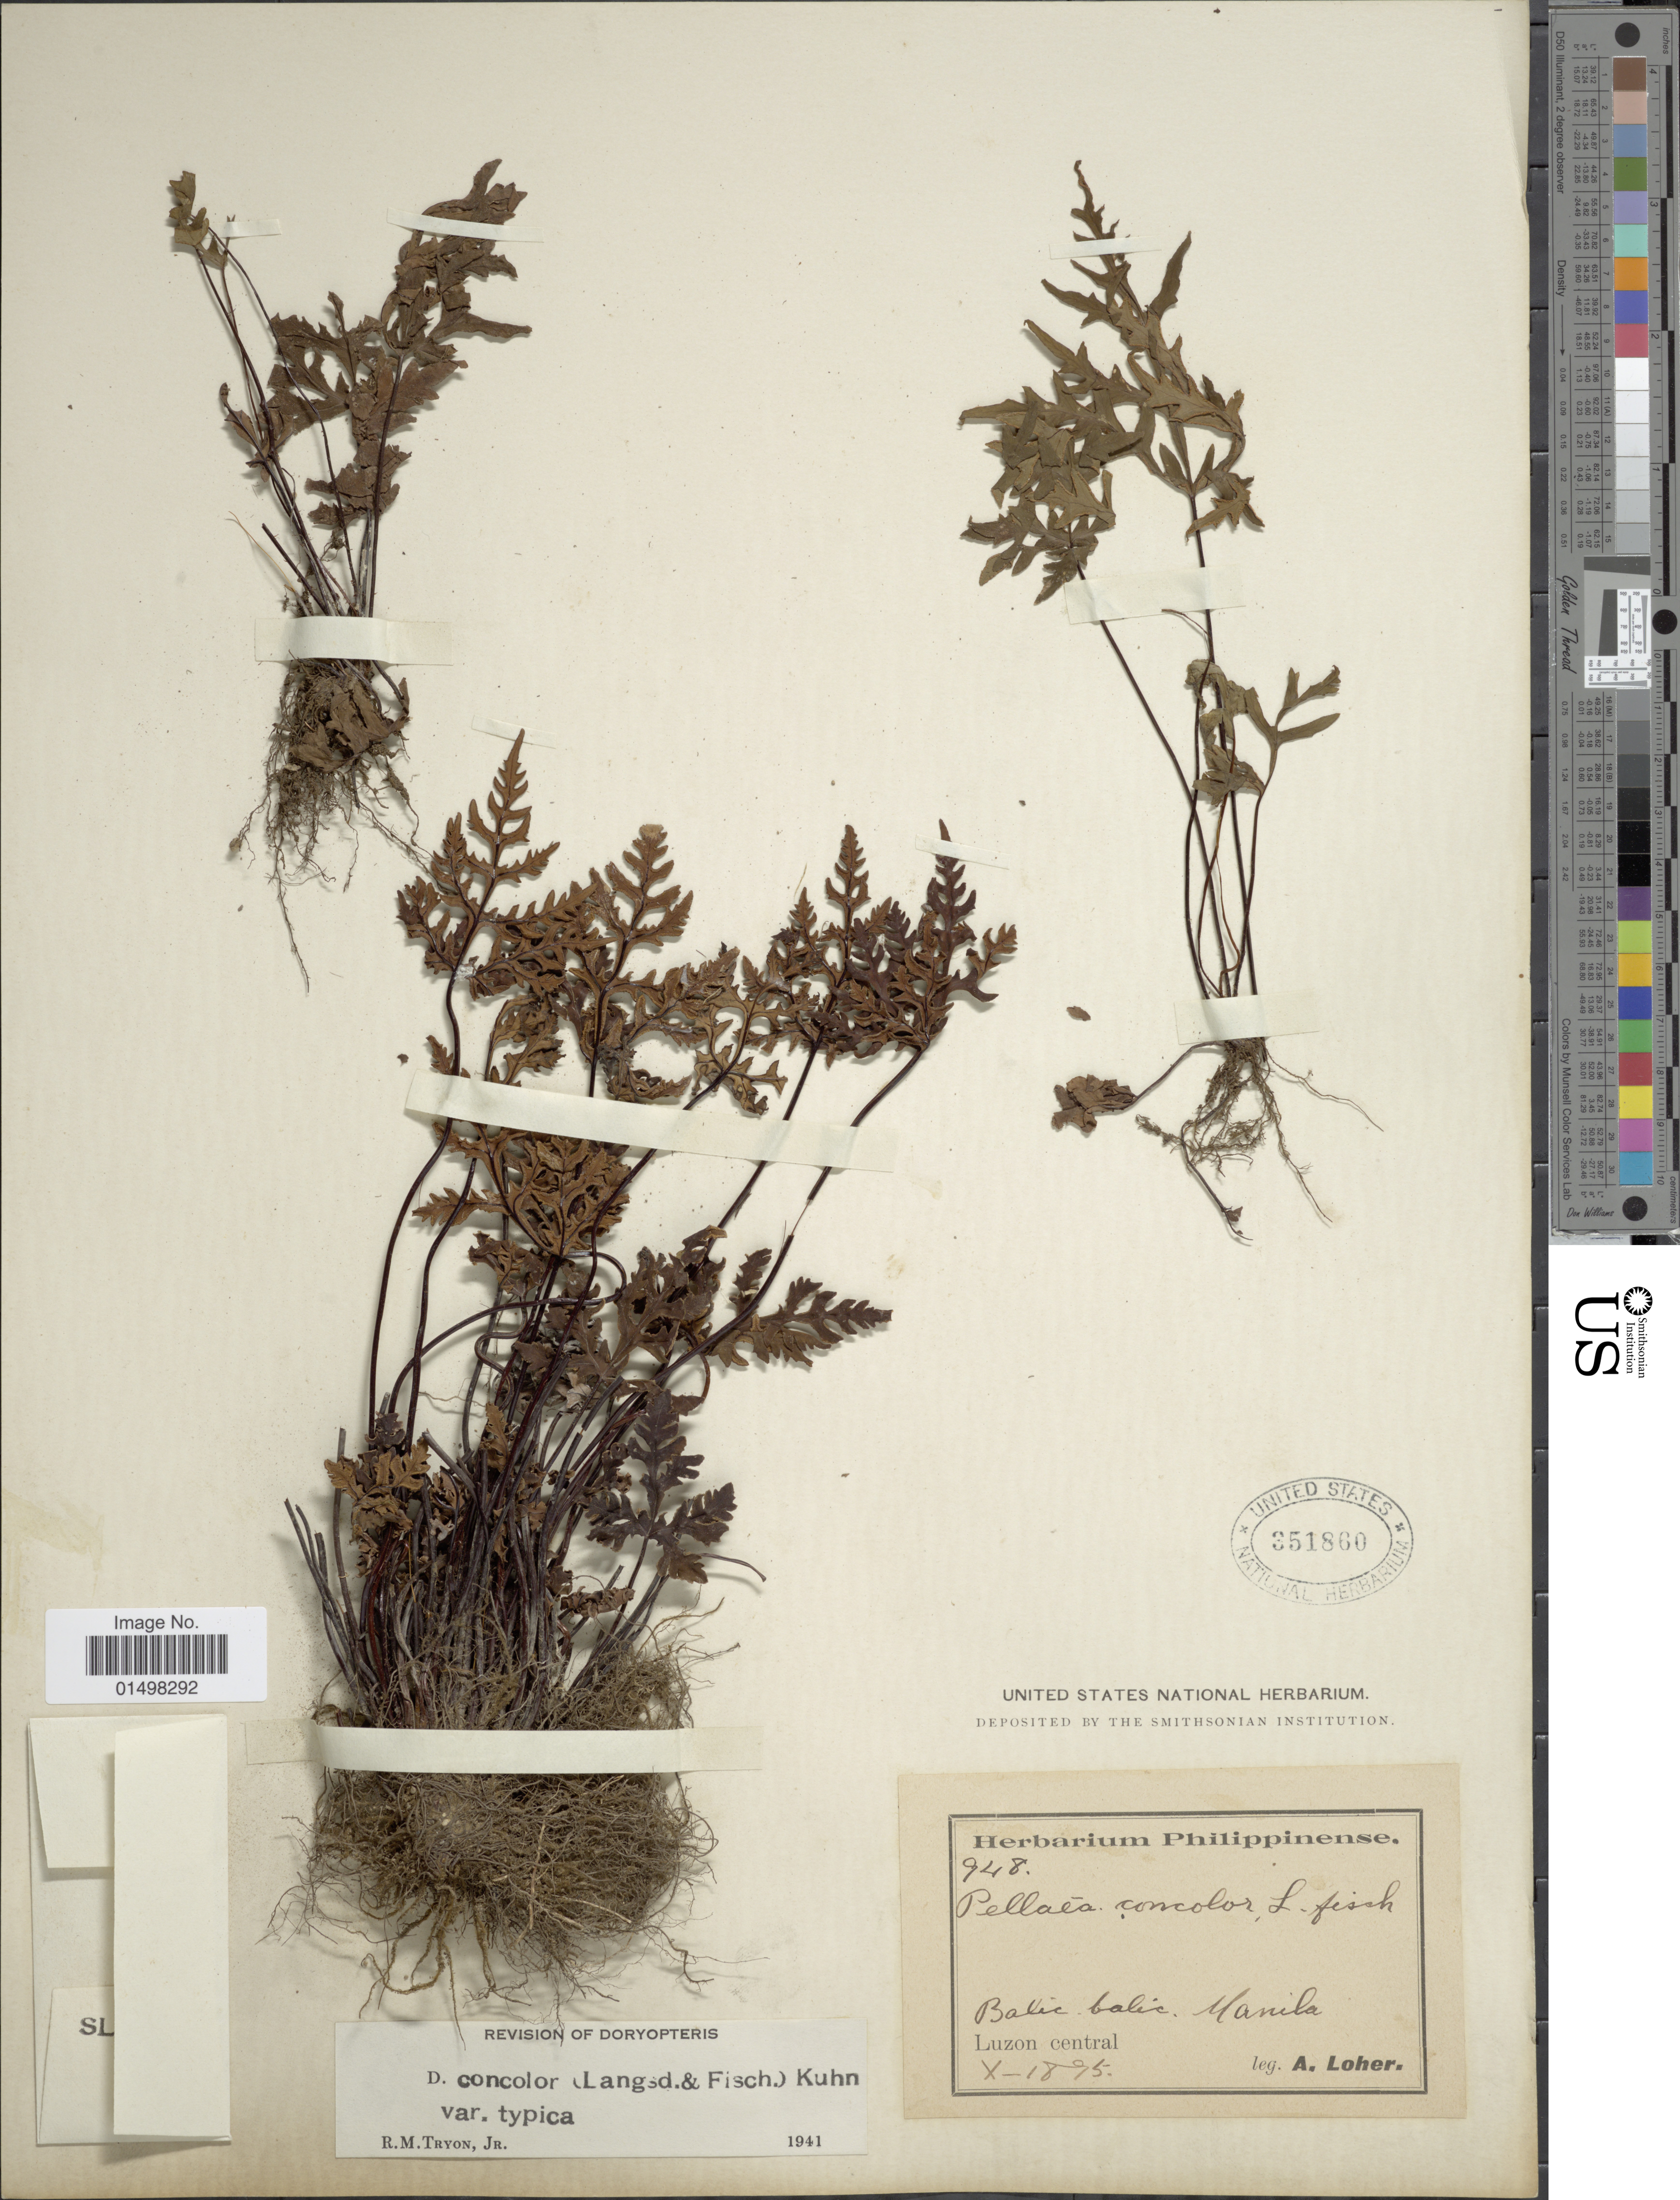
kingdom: Plantae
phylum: Tracheophyta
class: Polypodiopsida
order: Polypodiales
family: Pteridaceae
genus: Doryopteris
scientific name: Doryopteris concolor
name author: (Langsd. & Fisch.) Kuhn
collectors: A. Loher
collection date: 1895-10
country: Philippines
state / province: Central Luzon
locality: Balic balic. Manila. Luzon central.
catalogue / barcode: US 351860